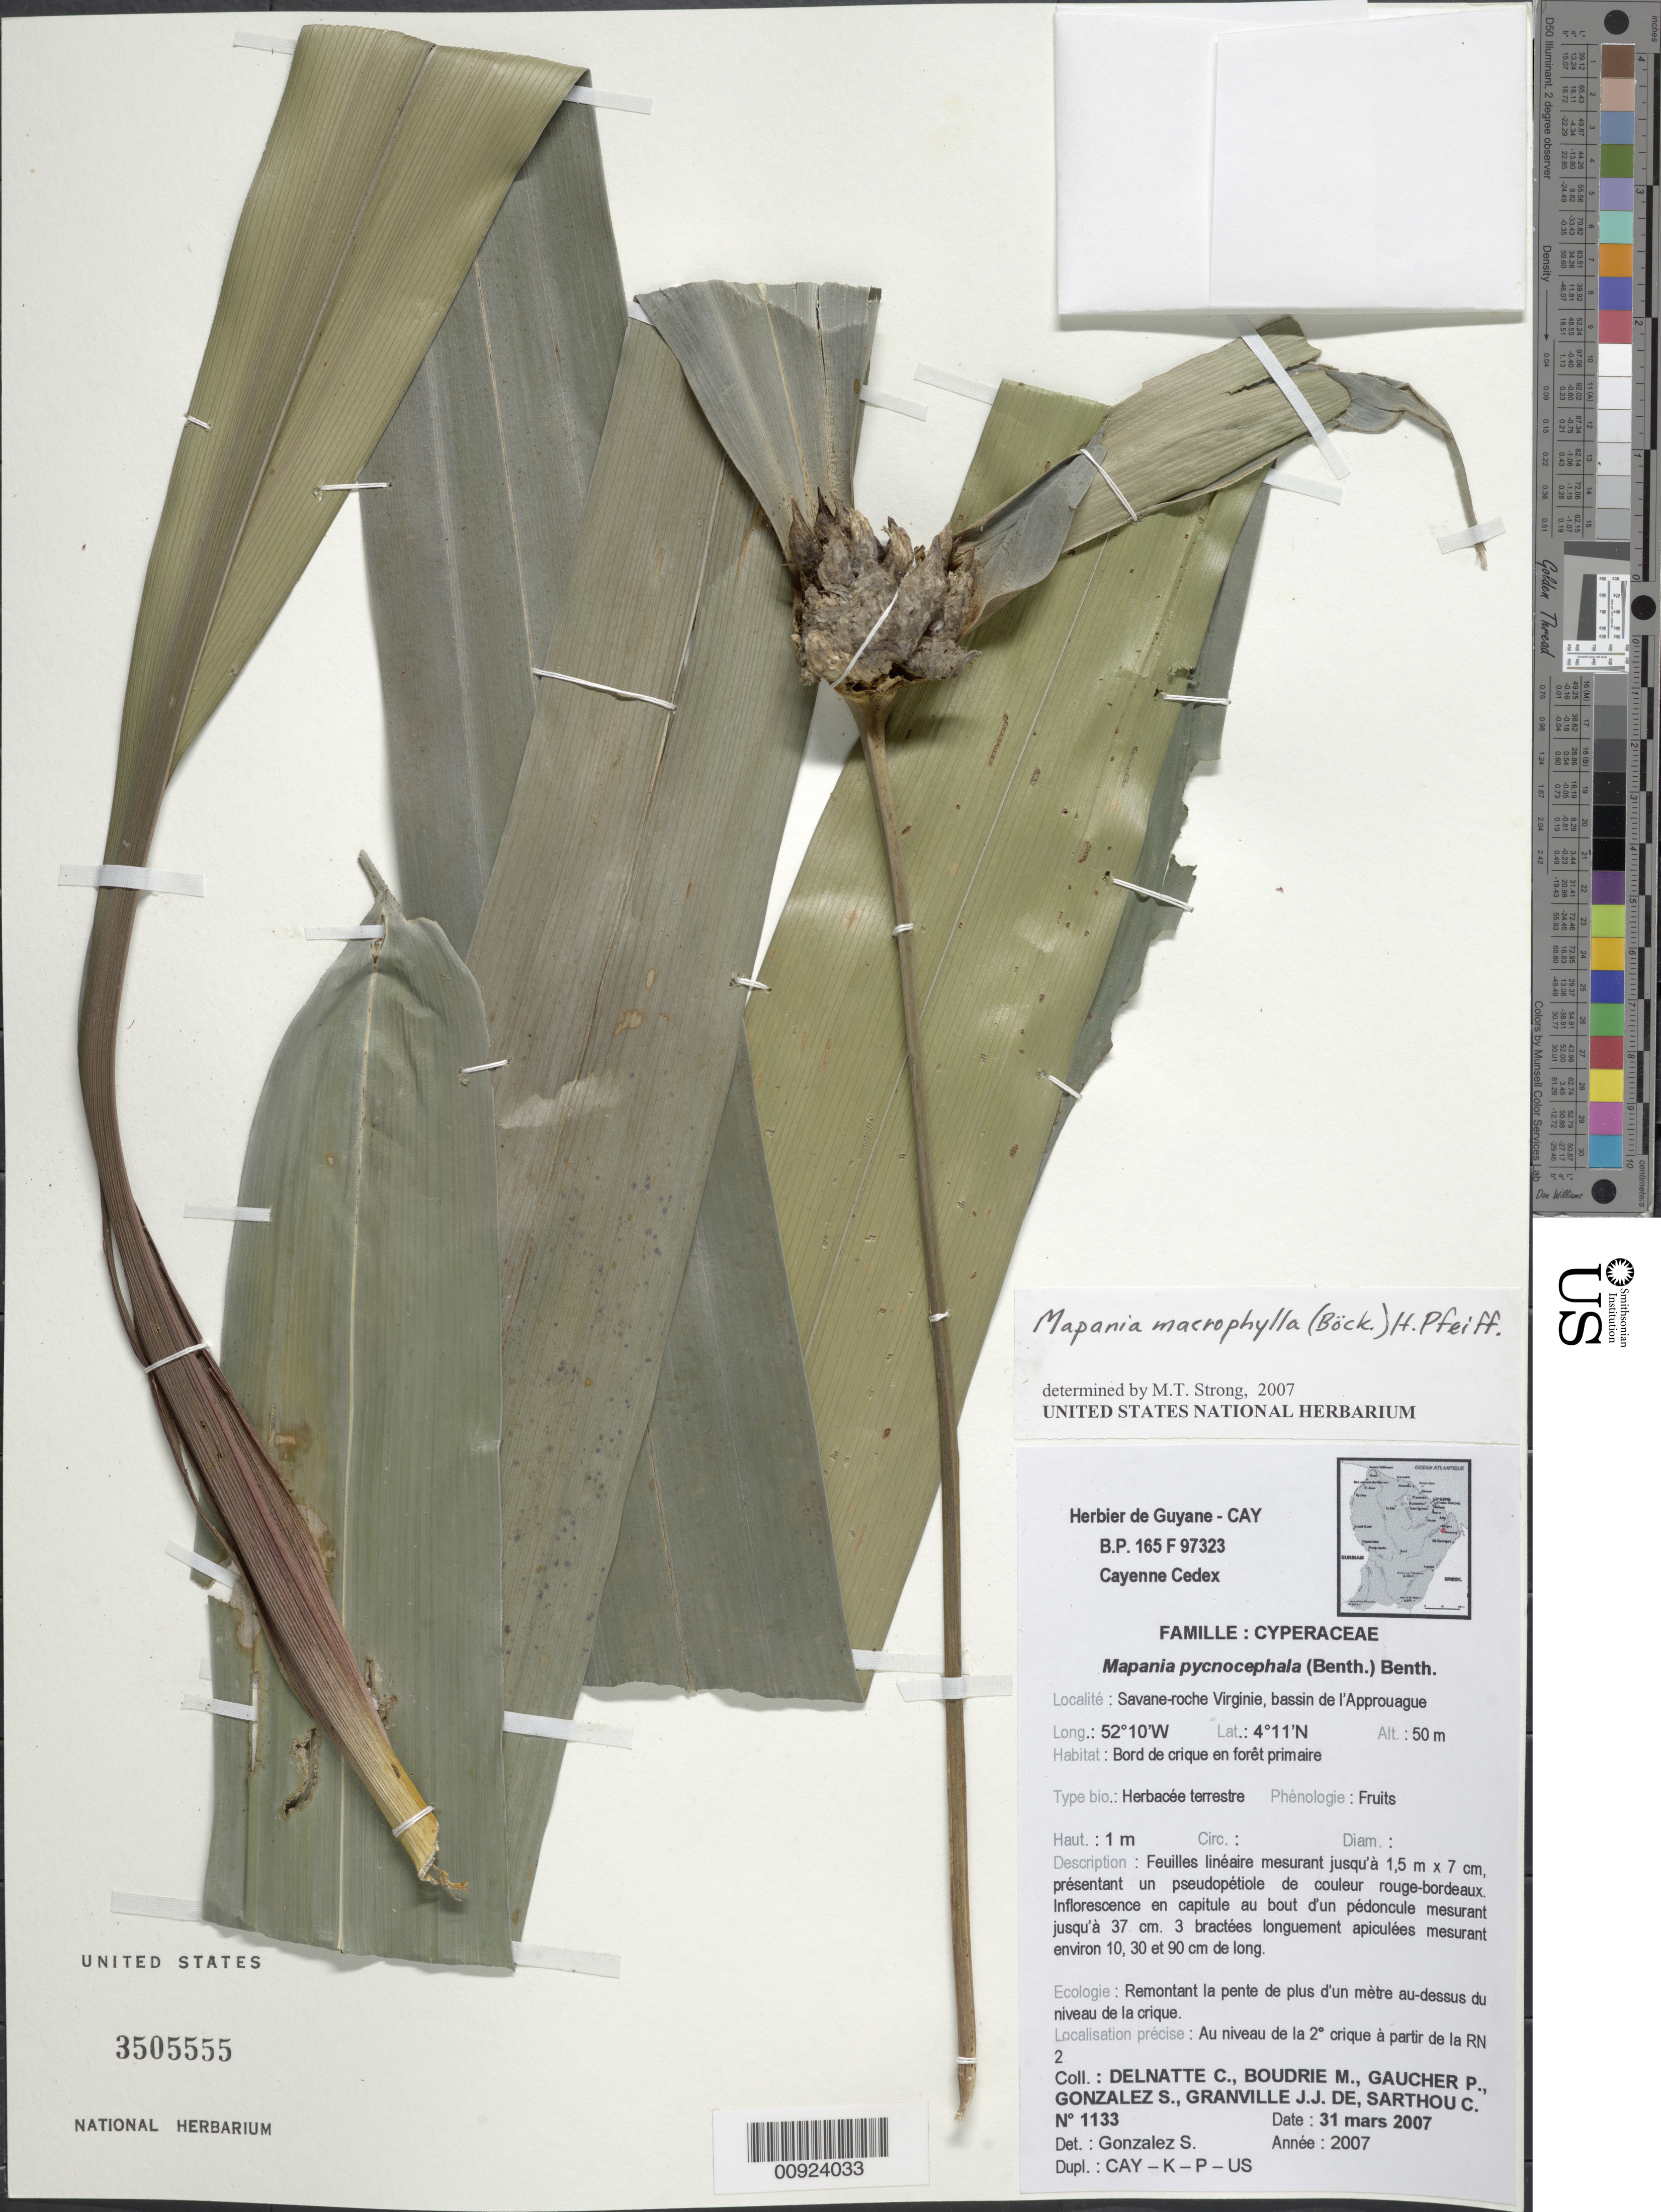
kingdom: Plantae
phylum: Tracheophyta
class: Liliopsida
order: Poales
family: Cyperaceae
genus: Mapania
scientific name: Mapania macrophylla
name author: (Boeckeler) H. Pfeiff.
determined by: Strong, M. T., (US), Smithsonian Institution - National Museum of Natural History (UNITED STATES)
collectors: C. Delnatte, M. Boudrie, P. Gaucher, S. Gonzalez, J.-J. de Granville & C. Sarthou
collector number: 1133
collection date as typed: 31-Mar-07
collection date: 2007-03-31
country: French Guiana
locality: Savane-roche Virginie, bassin de l'Approuague; au niveau de la 2º crique a partir de la RN 2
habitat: Borde de crique en foret primaire; remontant la pente de plus d'un metre au-dessus du niveau de la crique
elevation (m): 50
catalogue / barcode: US 3505555